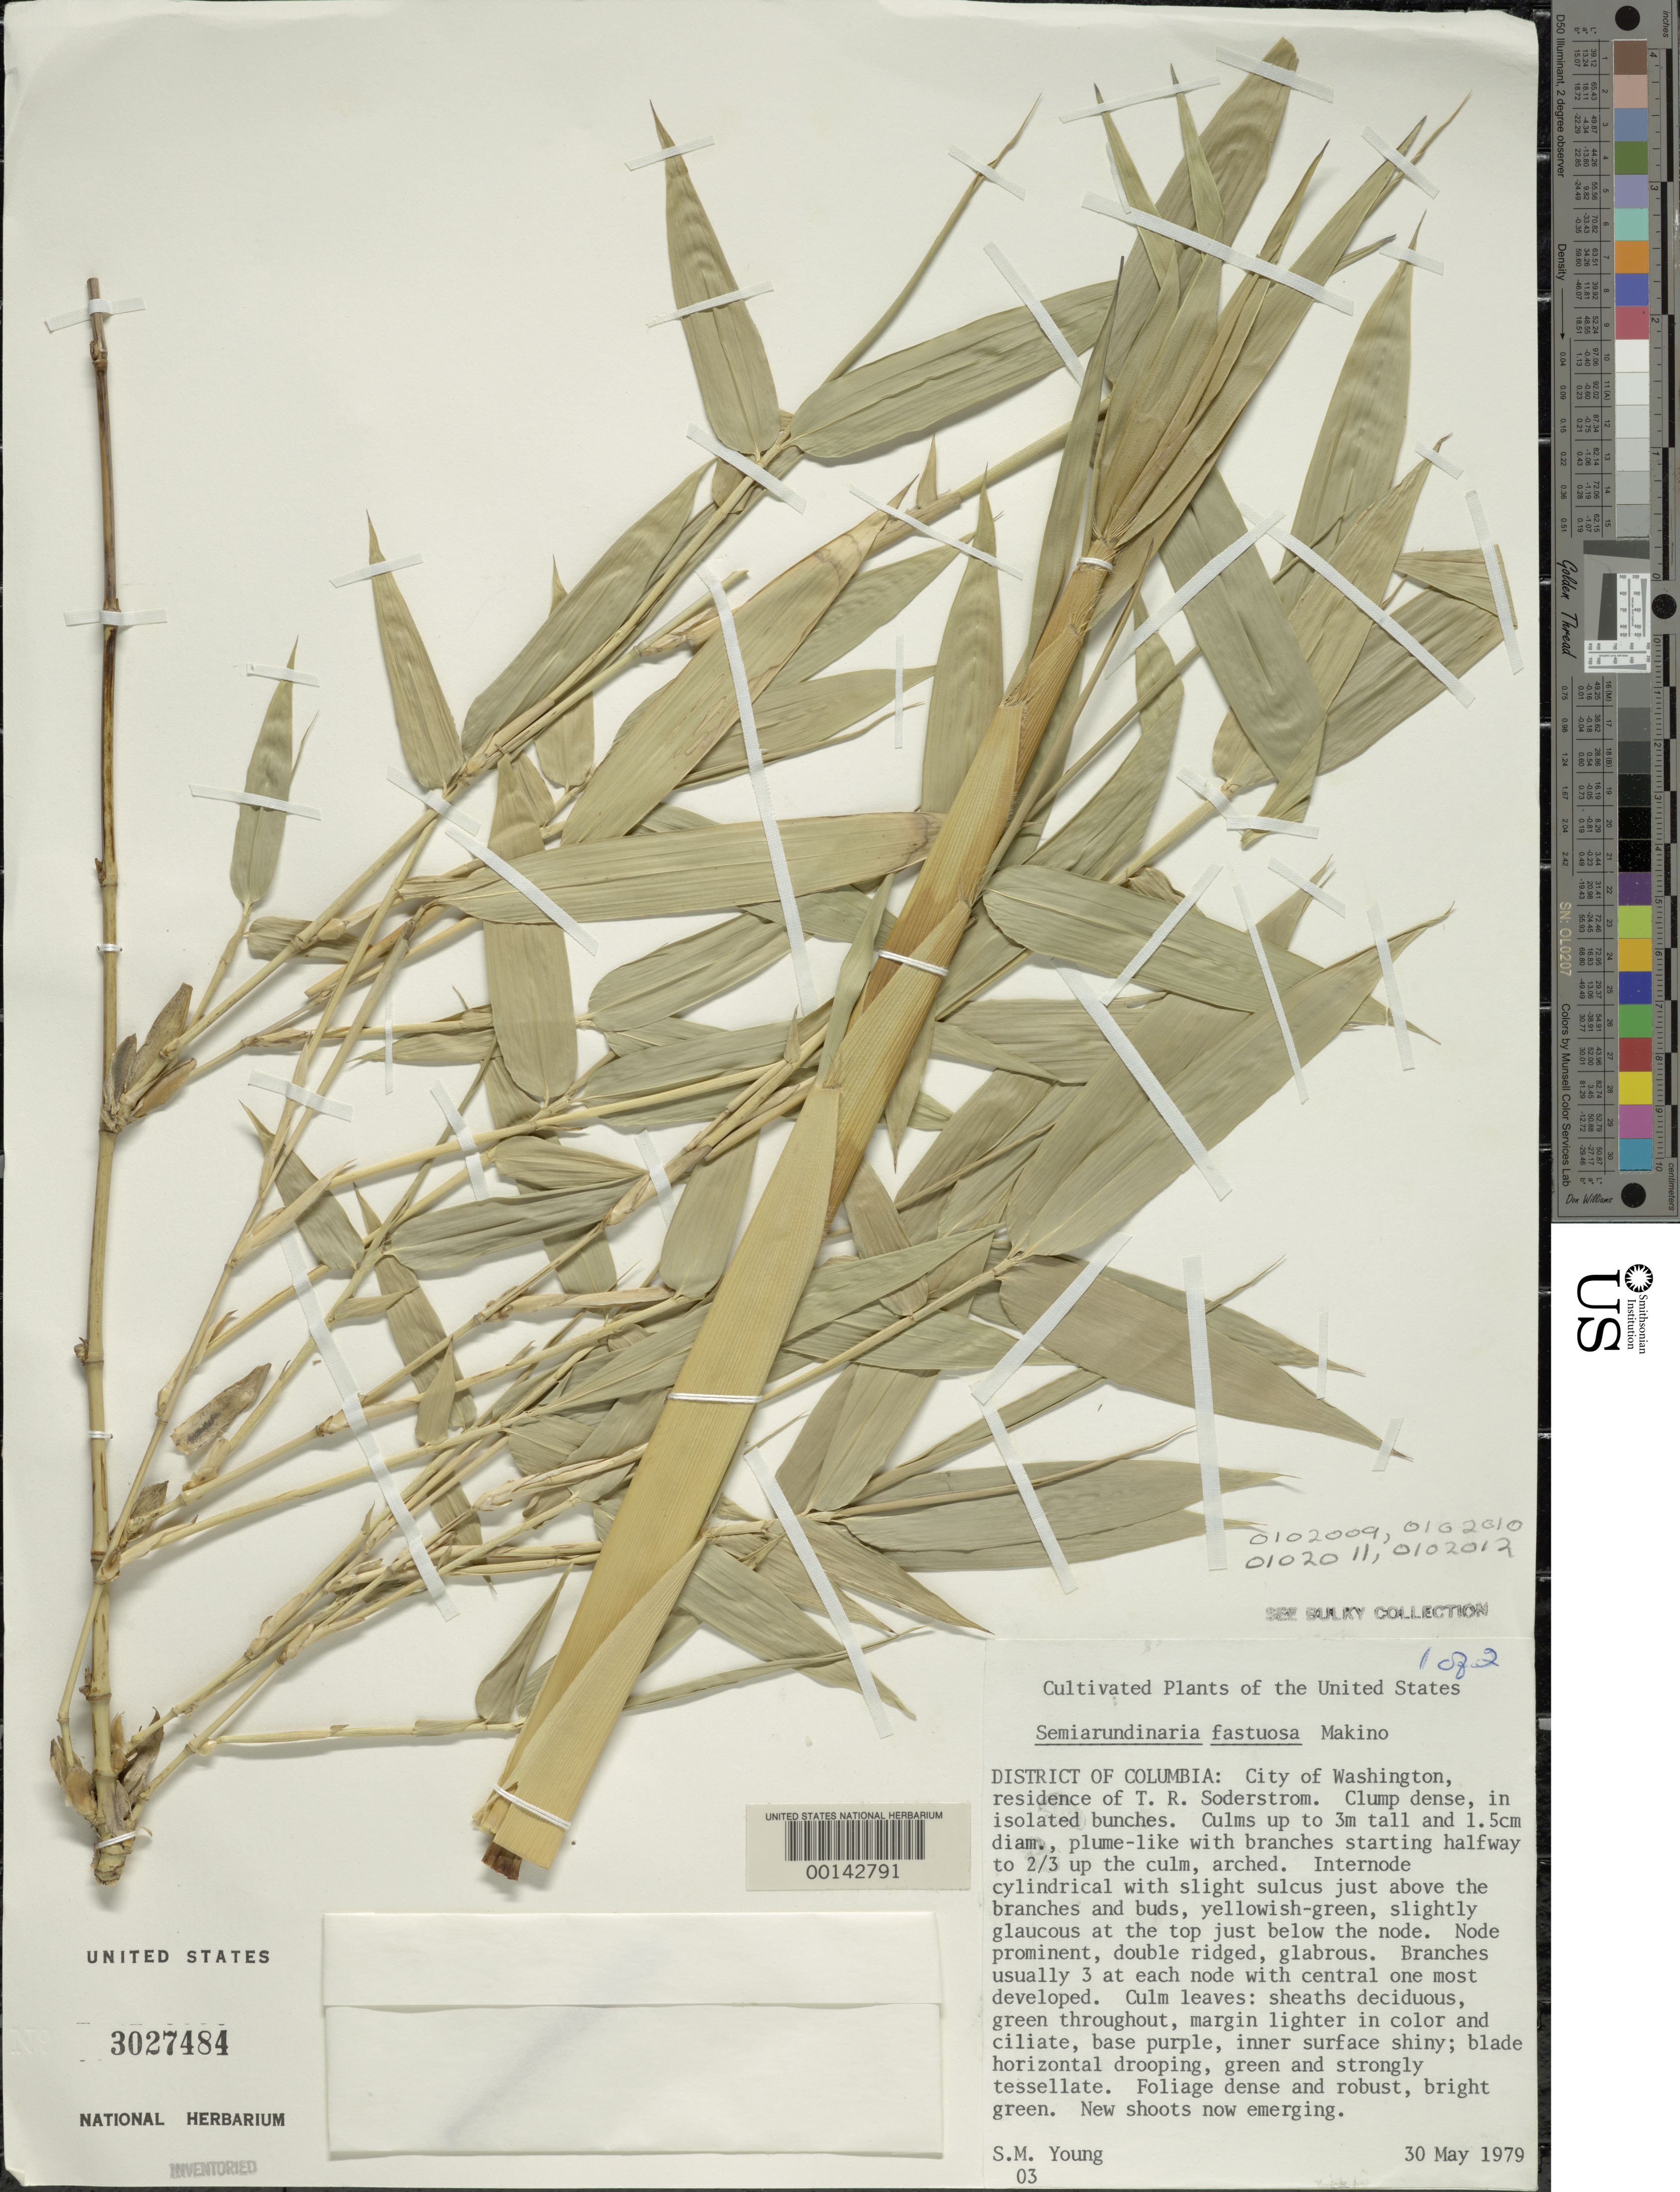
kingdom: Plantae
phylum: Tracheophyta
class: Liliopsida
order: Poales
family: Poaceae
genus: Semiarundinaria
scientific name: Semiarundinaria fastuosa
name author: Makino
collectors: S. Young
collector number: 03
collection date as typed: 30 May 1979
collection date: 1979-05-30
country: United States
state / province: District of Columbia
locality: Washington, trs residence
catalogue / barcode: US 3027484